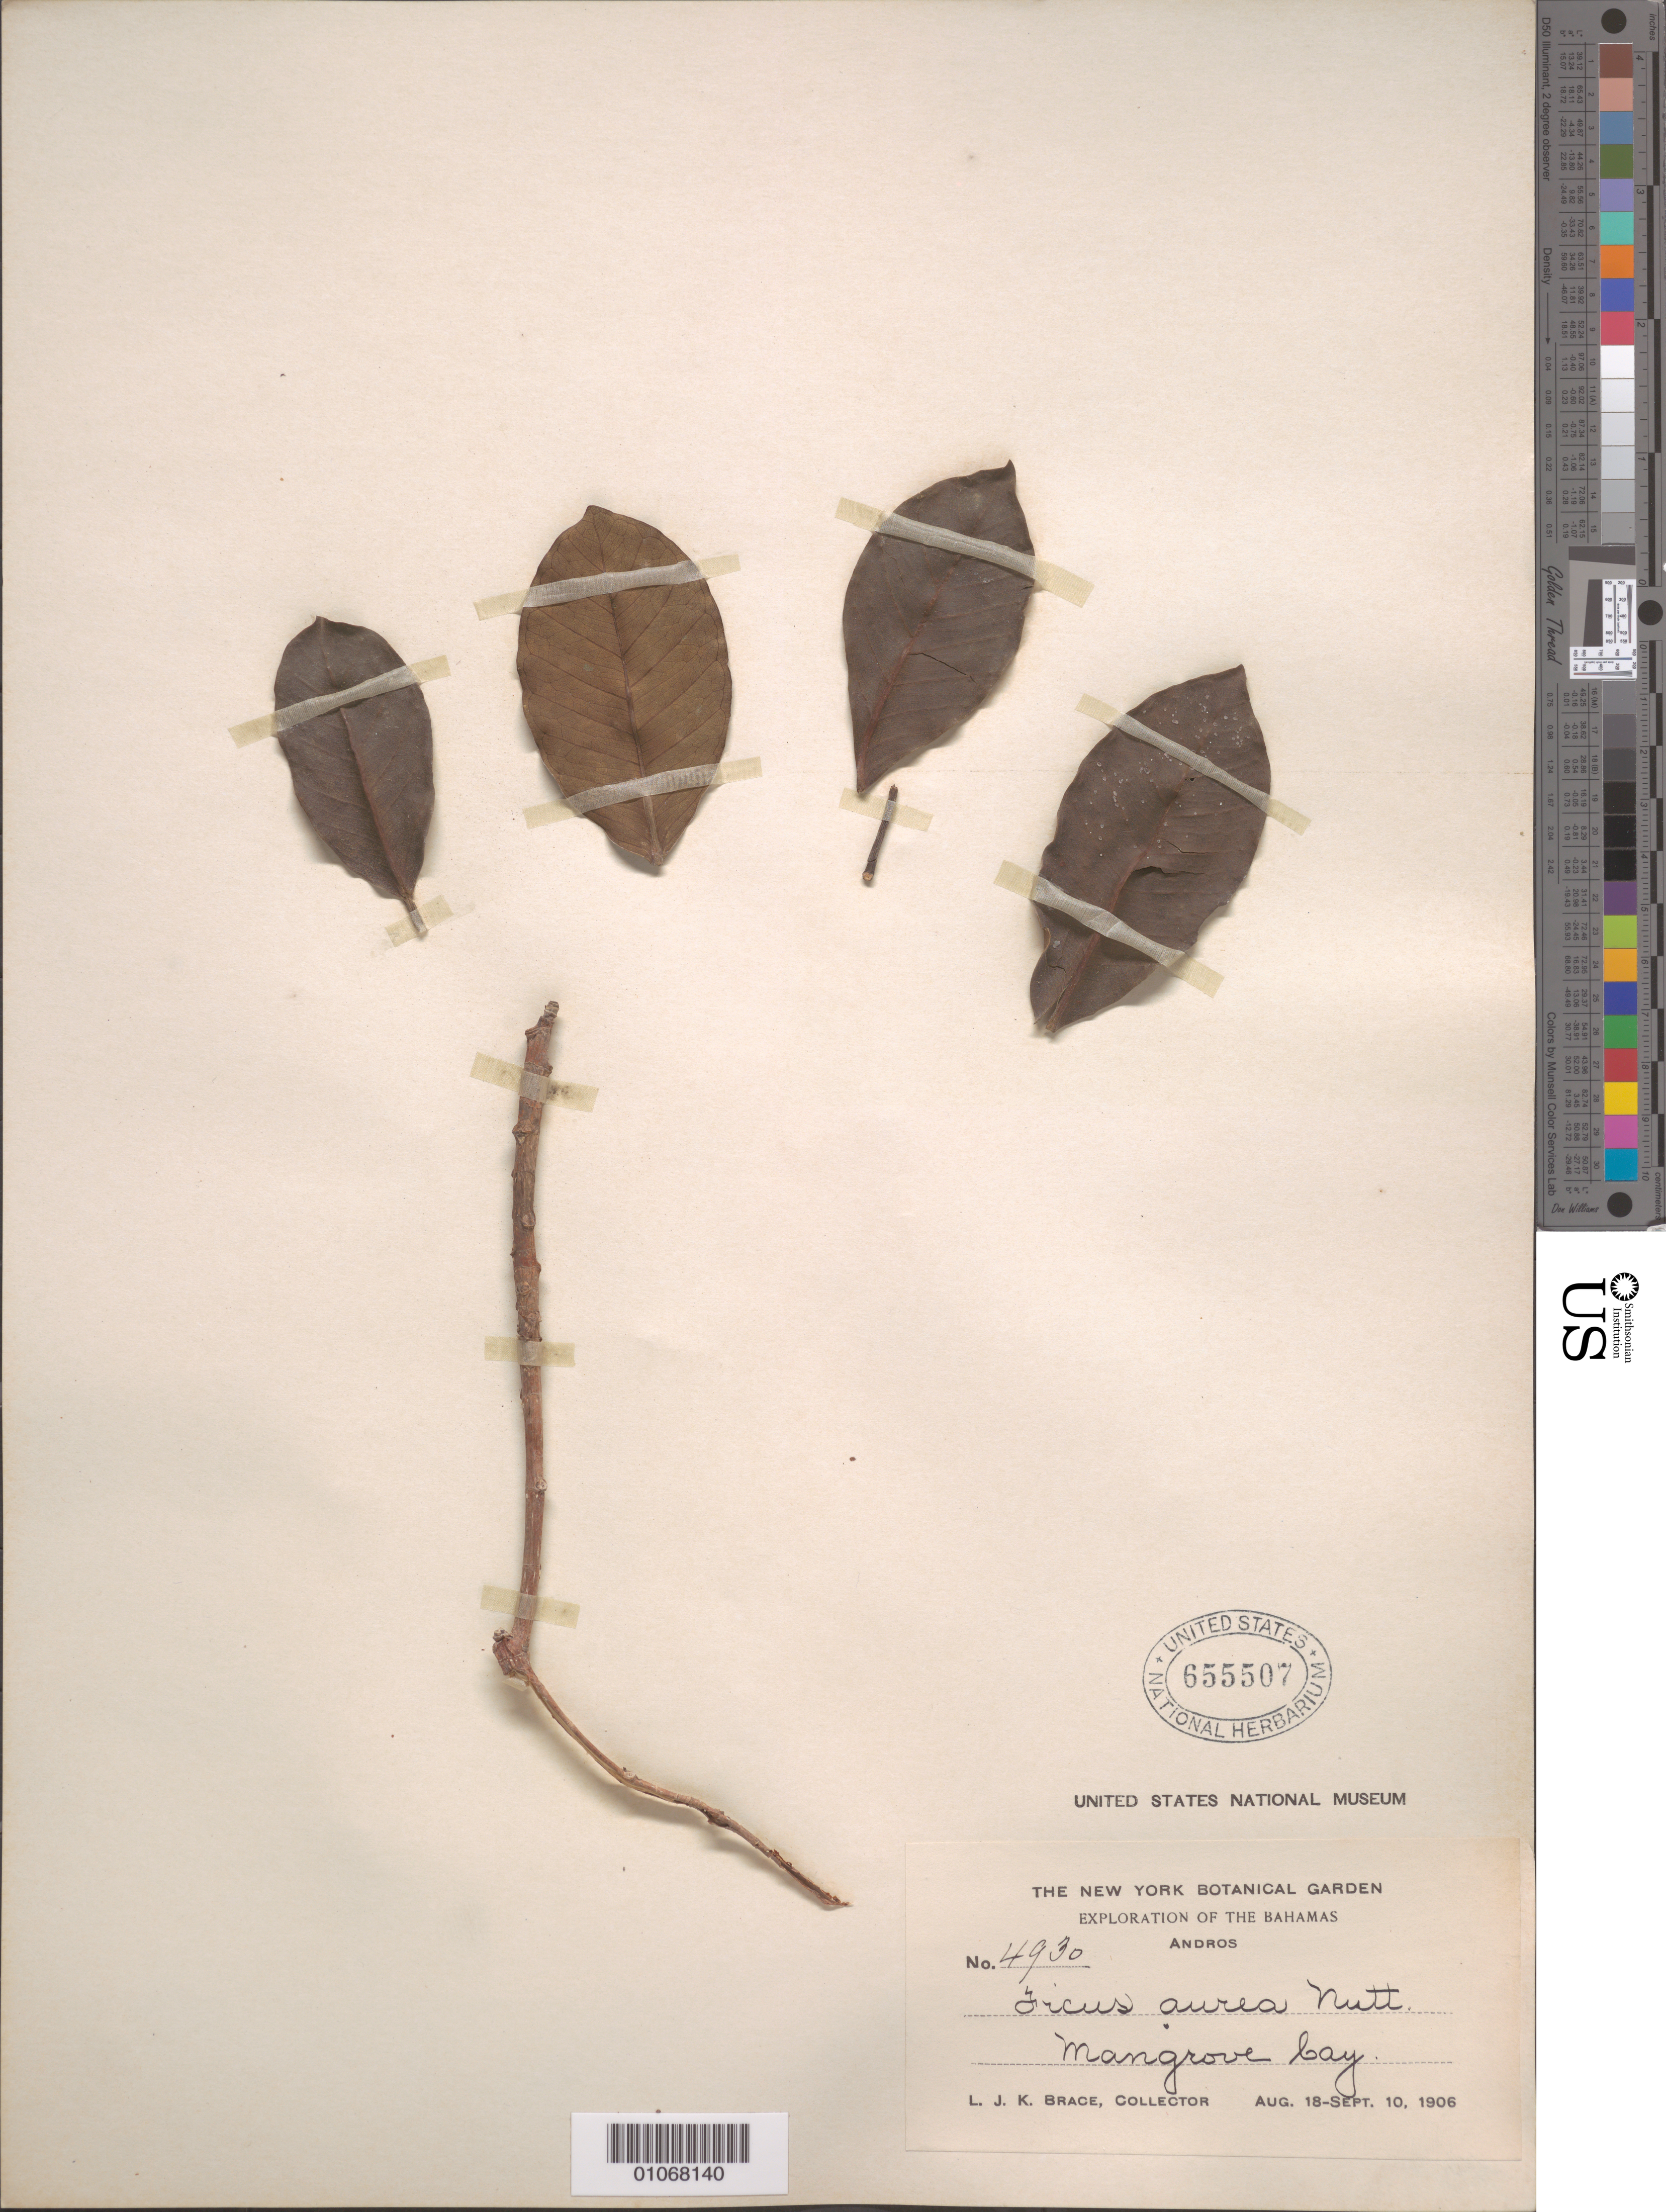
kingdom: Plantae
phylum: Tracheophyta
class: Magnoliopsida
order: Rosales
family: Moraceae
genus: Ficus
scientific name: Ficus aurea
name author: Nutt.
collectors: L. J. K. Brace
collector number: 4930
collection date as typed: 18 Aug 1906 to 10 Sep 1906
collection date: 1906-08-18/1906-09-10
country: Bahamas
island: Andros I.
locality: Mangrove bay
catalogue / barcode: US 655507